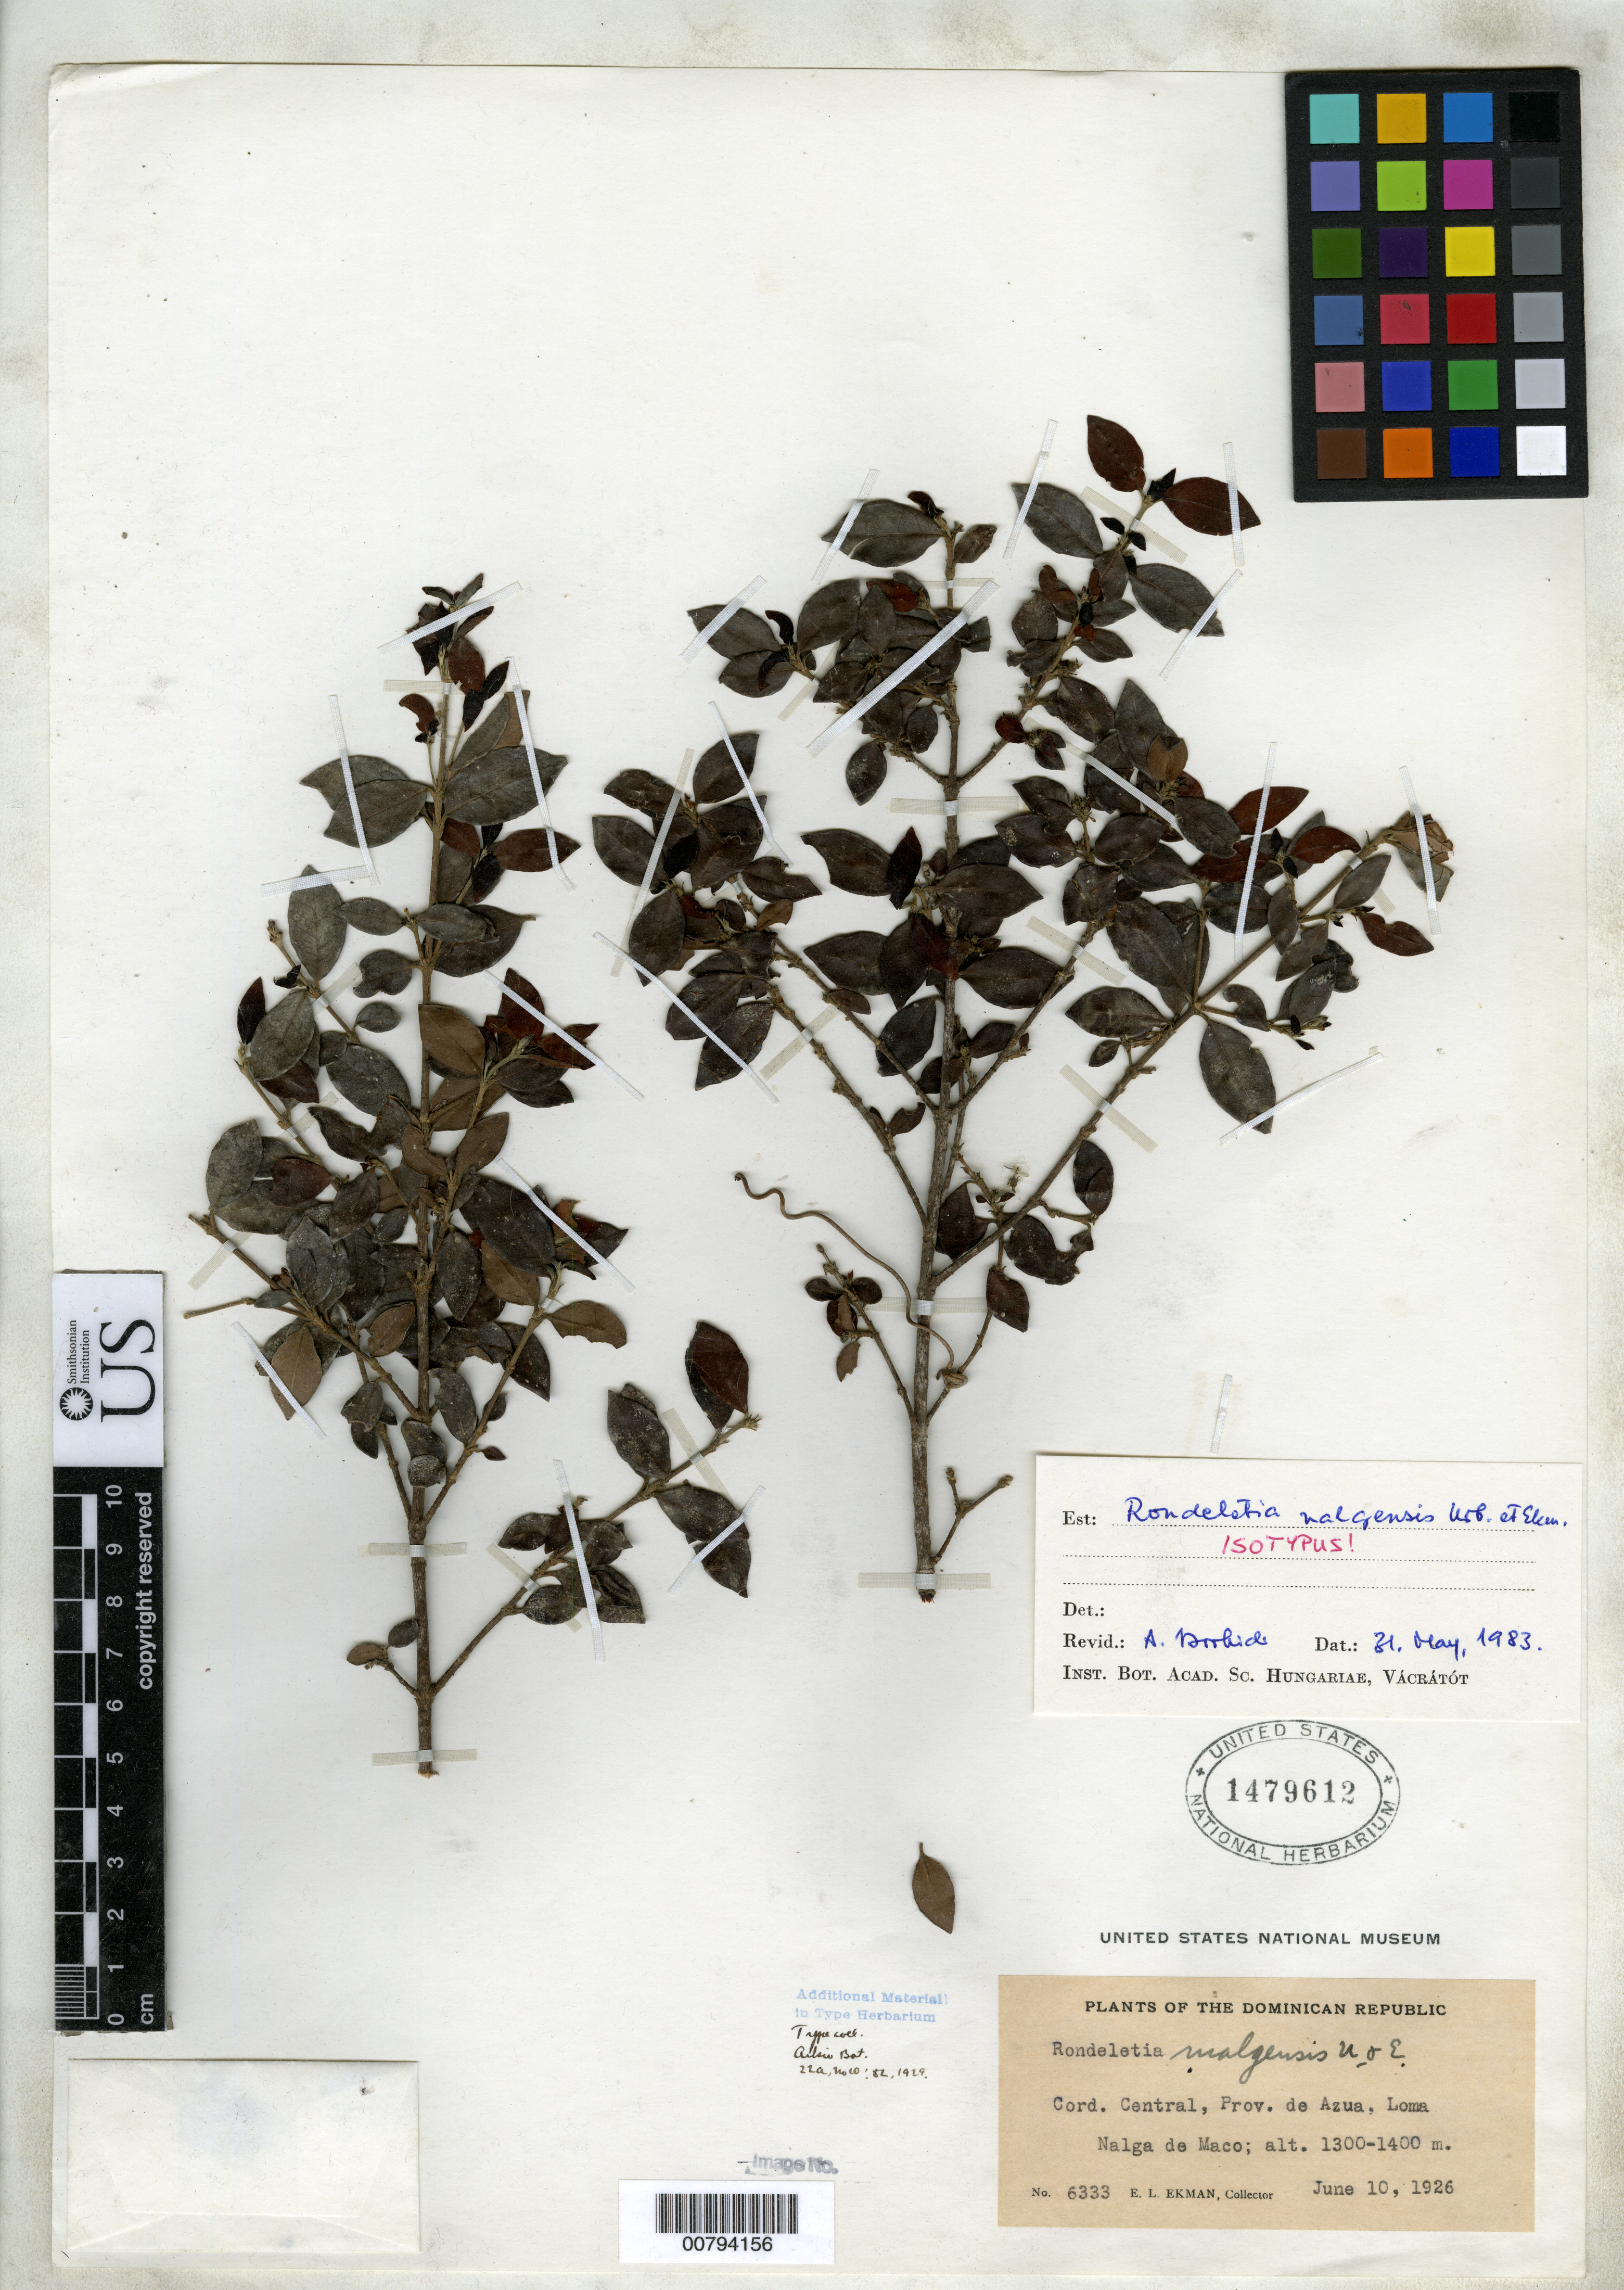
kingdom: Plantae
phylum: Tracheophyta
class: Magnoliopsida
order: Gentianales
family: Rubiaceae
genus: Rondeletia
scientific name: Rondeletia nalgensis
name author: Urb. & Ekman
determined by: Borhidi, Attila L.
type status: Isotype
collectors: E. L. Ekman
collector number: H 6333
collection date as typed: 10 Jun 1926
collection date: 1926-06-10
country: Dominican Republic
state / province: Azua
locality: Cord. Central, Loma, Nalga de Maco.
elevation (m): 1300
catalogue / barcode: US 1479612